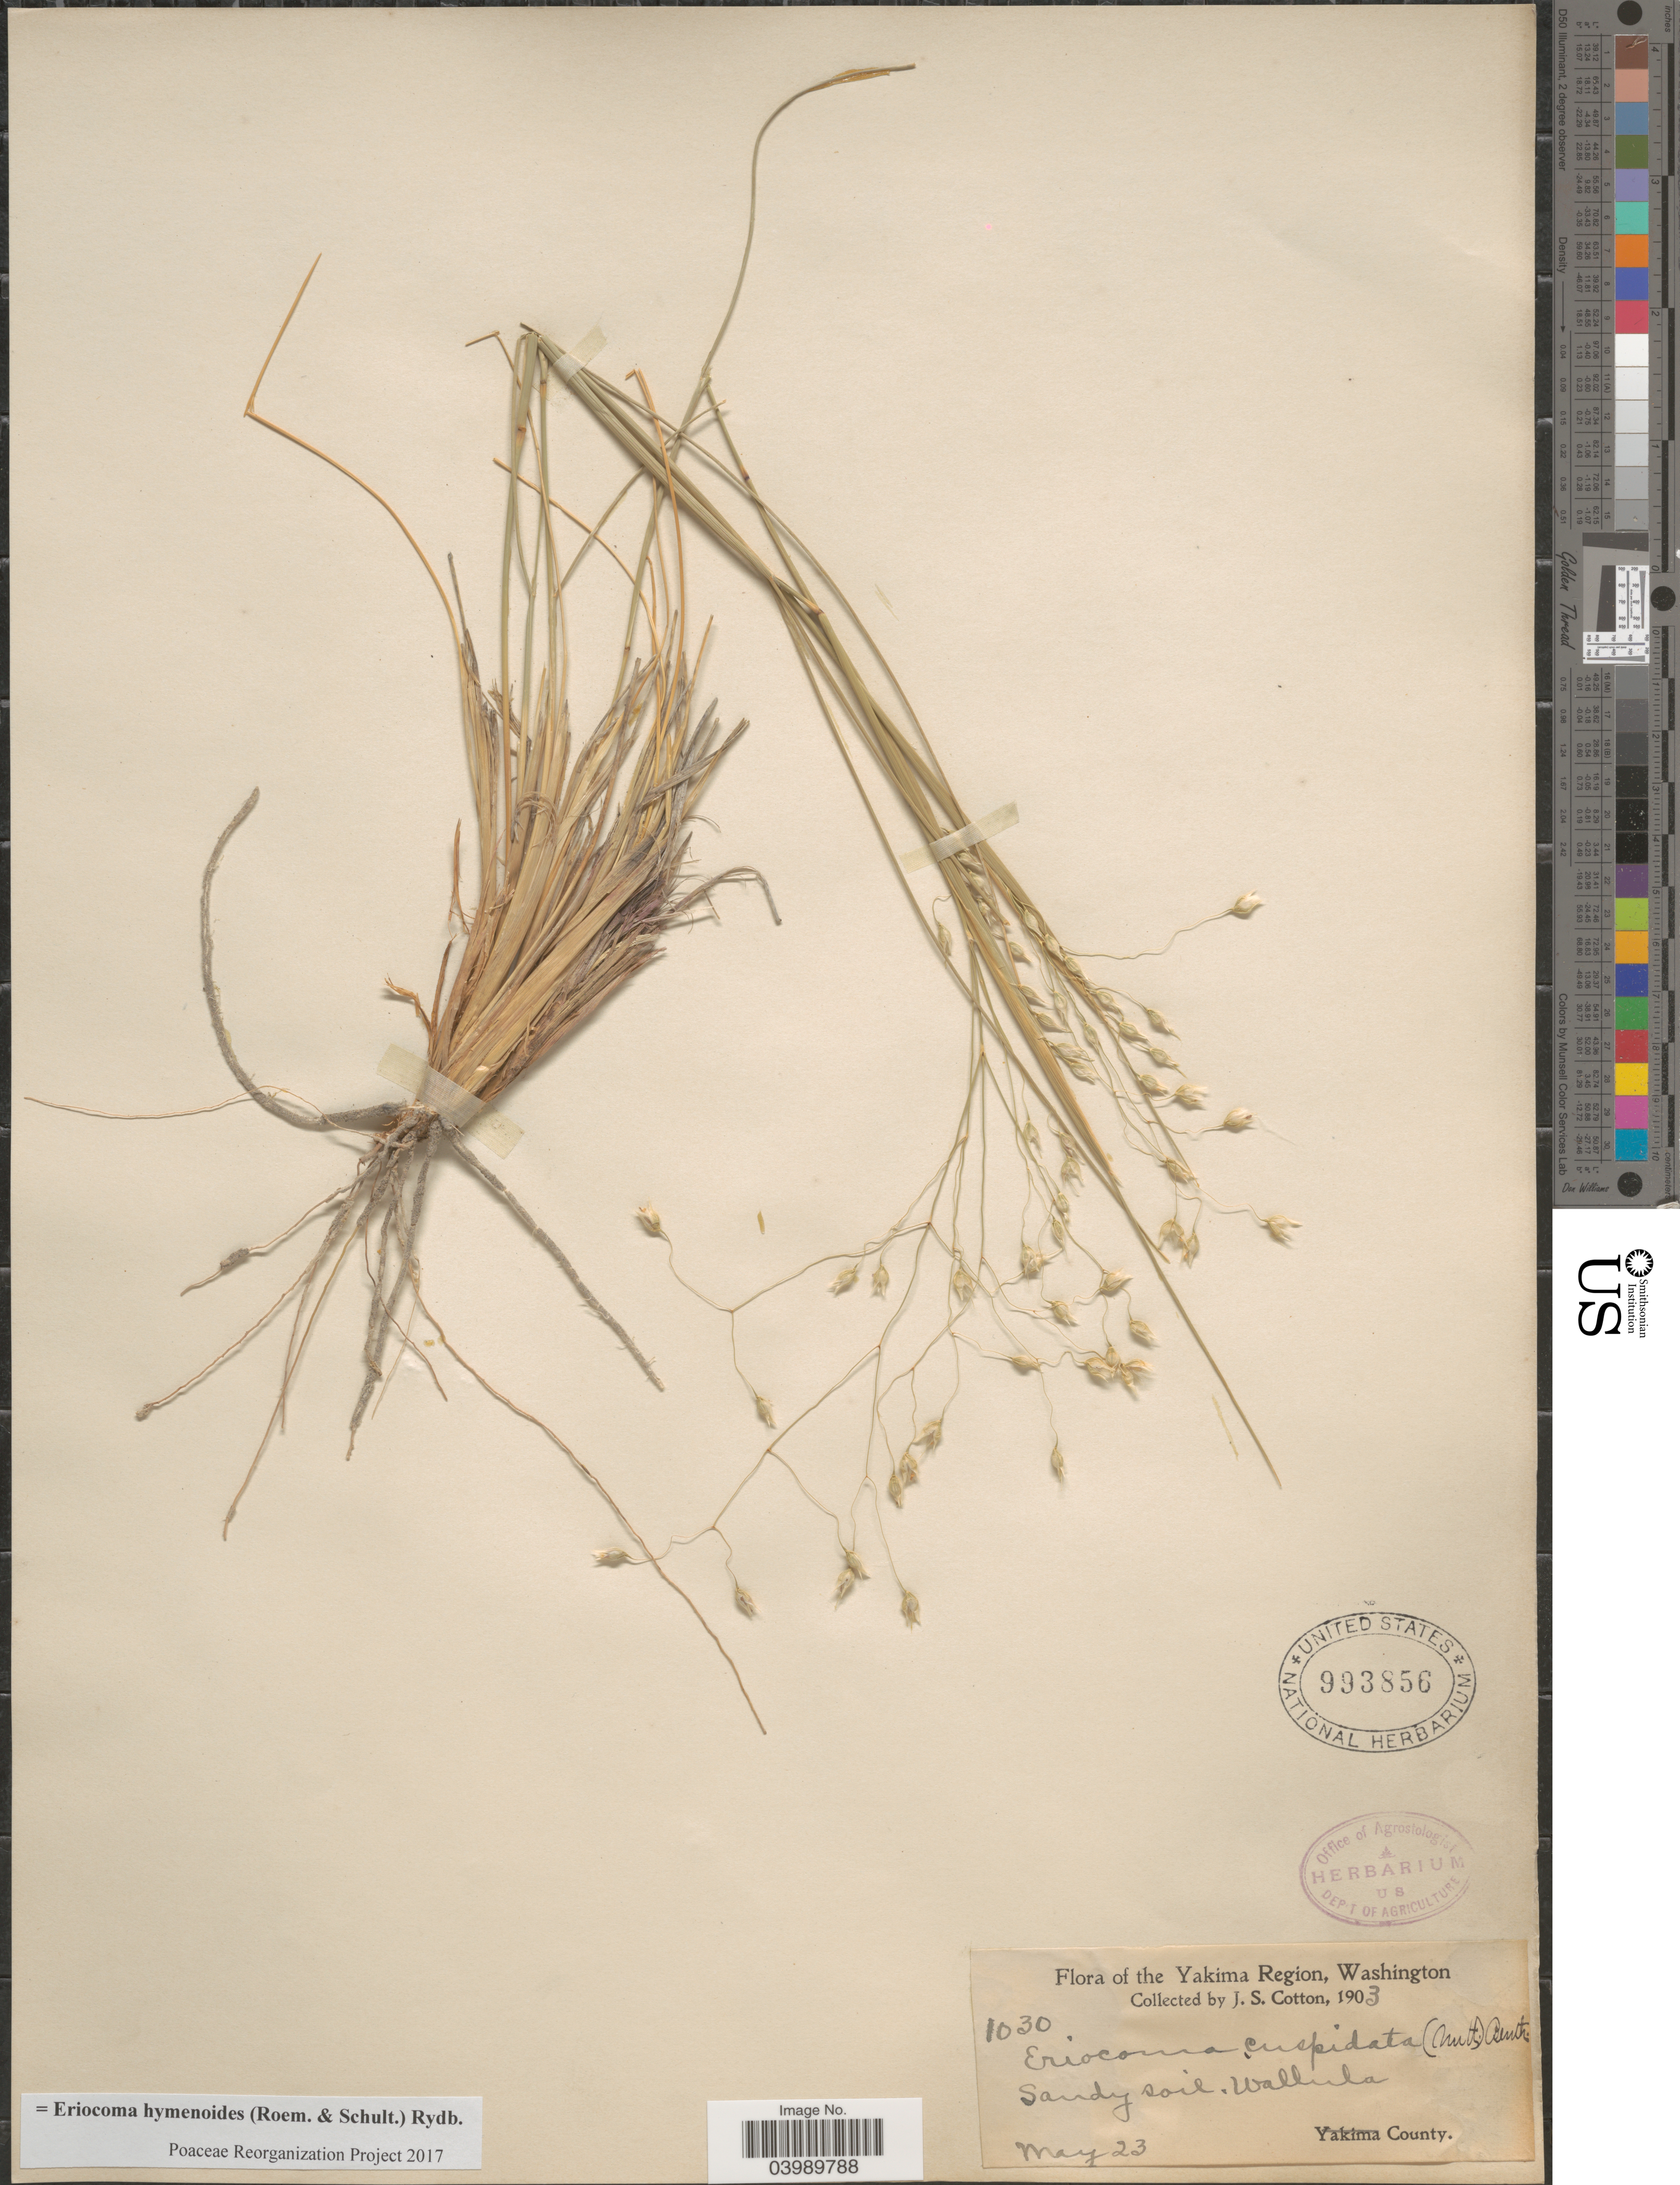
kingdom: Plantae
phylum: Tracheophyta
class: Liliopsida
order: Poales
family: Poaceae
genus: Eriocoma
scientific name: Eriocoma hymenoides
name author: (Roem. & Schult.) Rydb.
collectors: J. S. Cotton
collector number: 1030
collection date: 1903-05-23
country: United States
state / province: Washington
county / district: Yakima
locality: Yakima Region. Wallula.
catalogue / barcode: US 993856